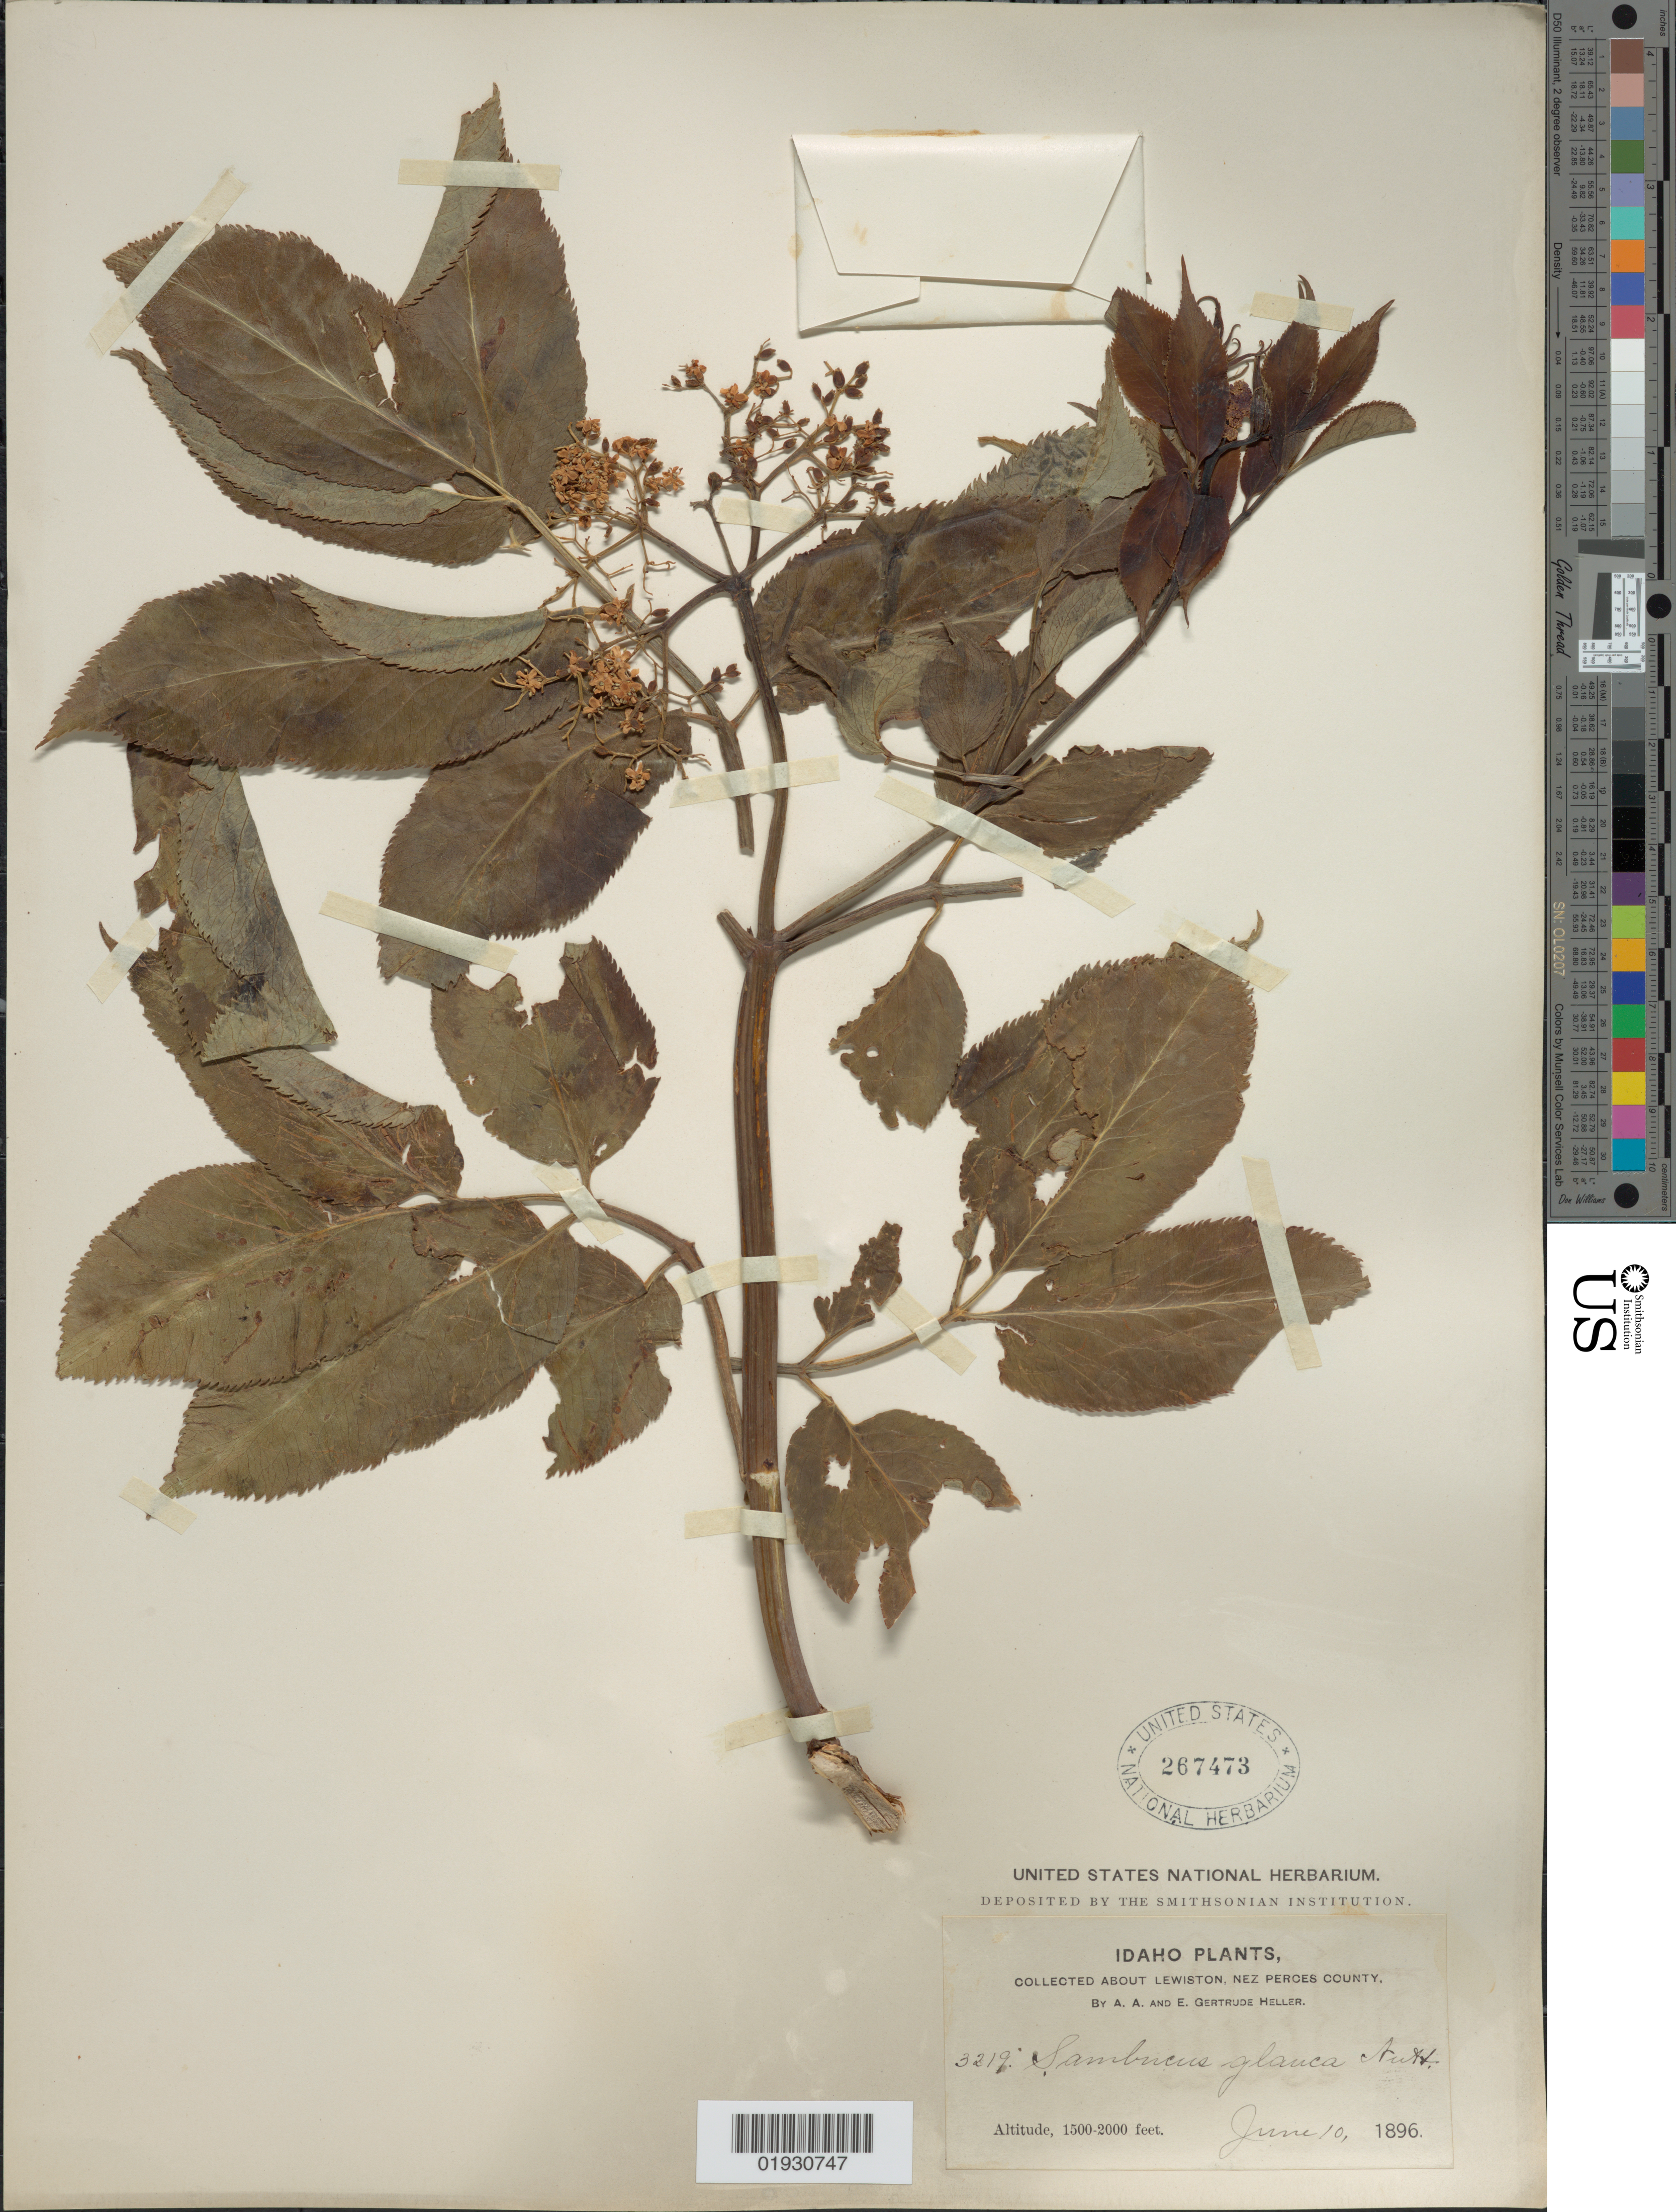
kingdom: Plantae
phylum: Tracheophyta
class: Magnoliopsida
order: Dipsacales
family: Viburnaceae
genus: Sambucus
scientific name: Sambucus cerulea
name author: Raf.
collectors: A. A. Heller & E. G. Heller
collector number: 3219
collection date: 1896-06-10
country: United States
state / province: Idaho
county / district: Nez Perce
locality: About Lewiston.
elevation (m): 457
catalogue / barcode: US 267473